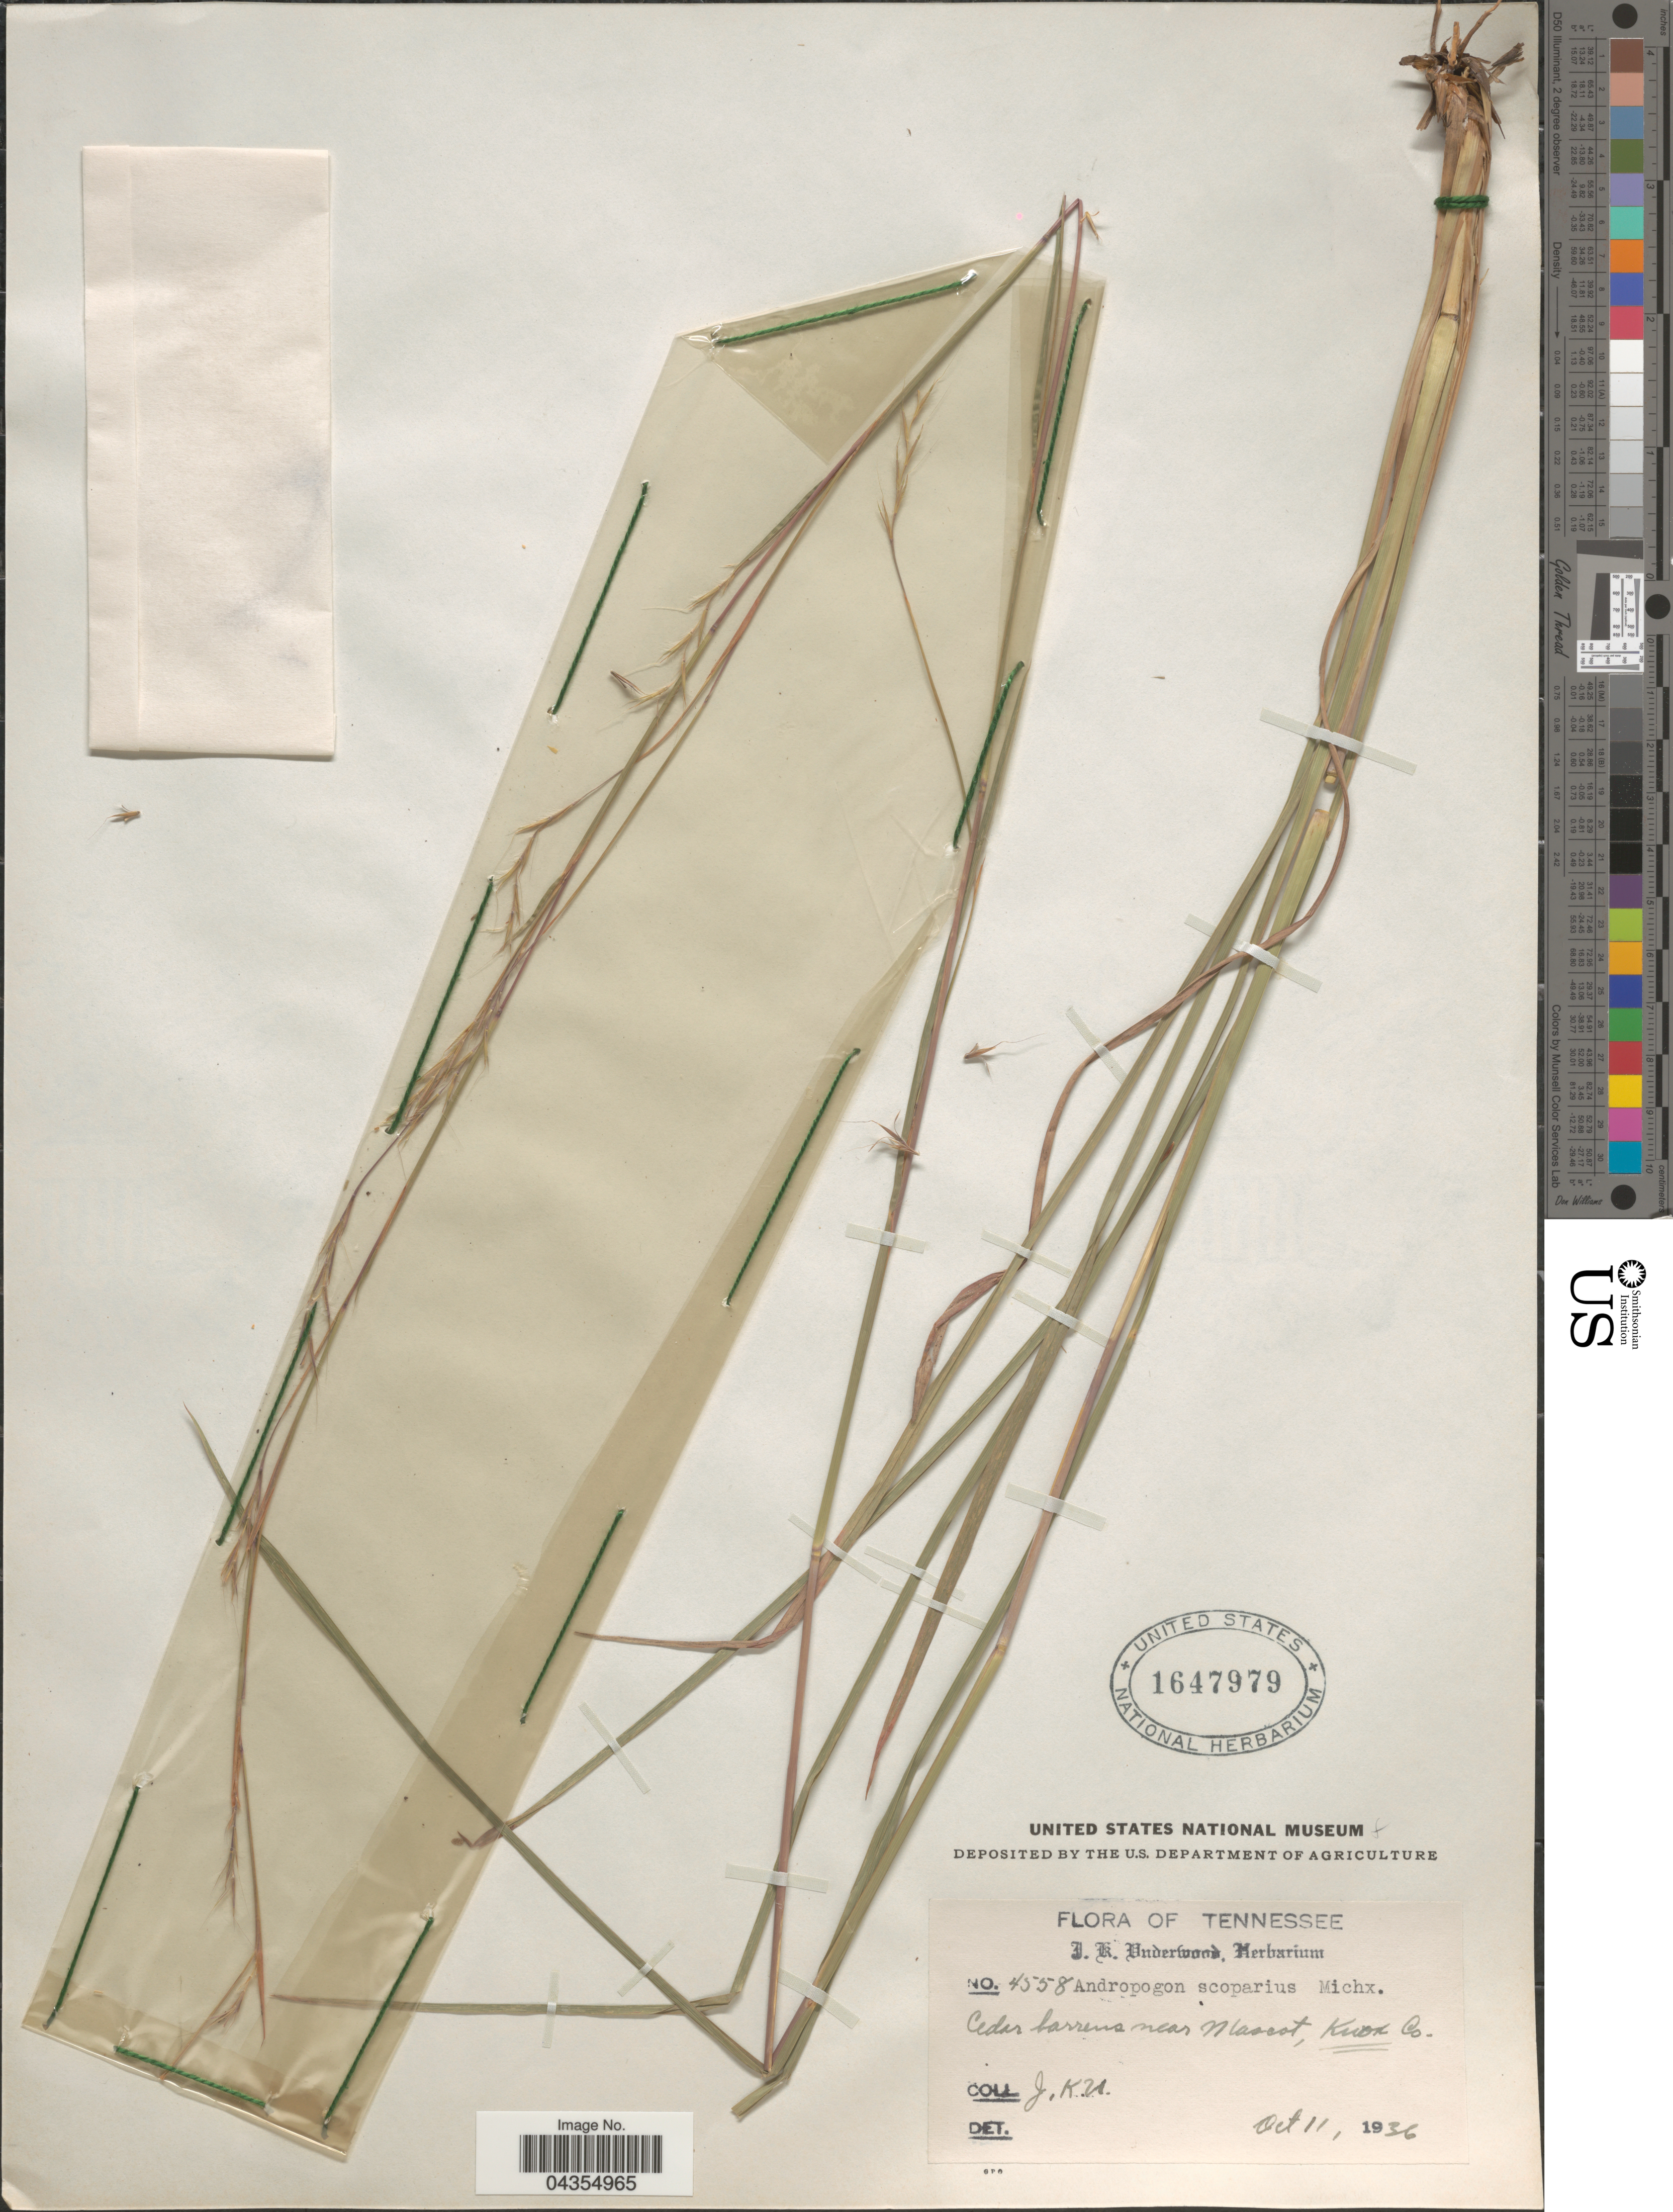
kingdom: Plantae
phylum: Tracheophyta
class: Liliopsida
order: Poales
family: Poaceae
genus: Schizachyrium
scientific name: Schizachyrium sanguineum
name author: (Retz.) Alston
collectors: J. K. Underwood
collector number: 4558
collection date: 1936-10-11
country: United States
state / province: Tennessee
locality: Cedar barrens near Mascot, Knox Co.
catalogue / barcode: US 1647979